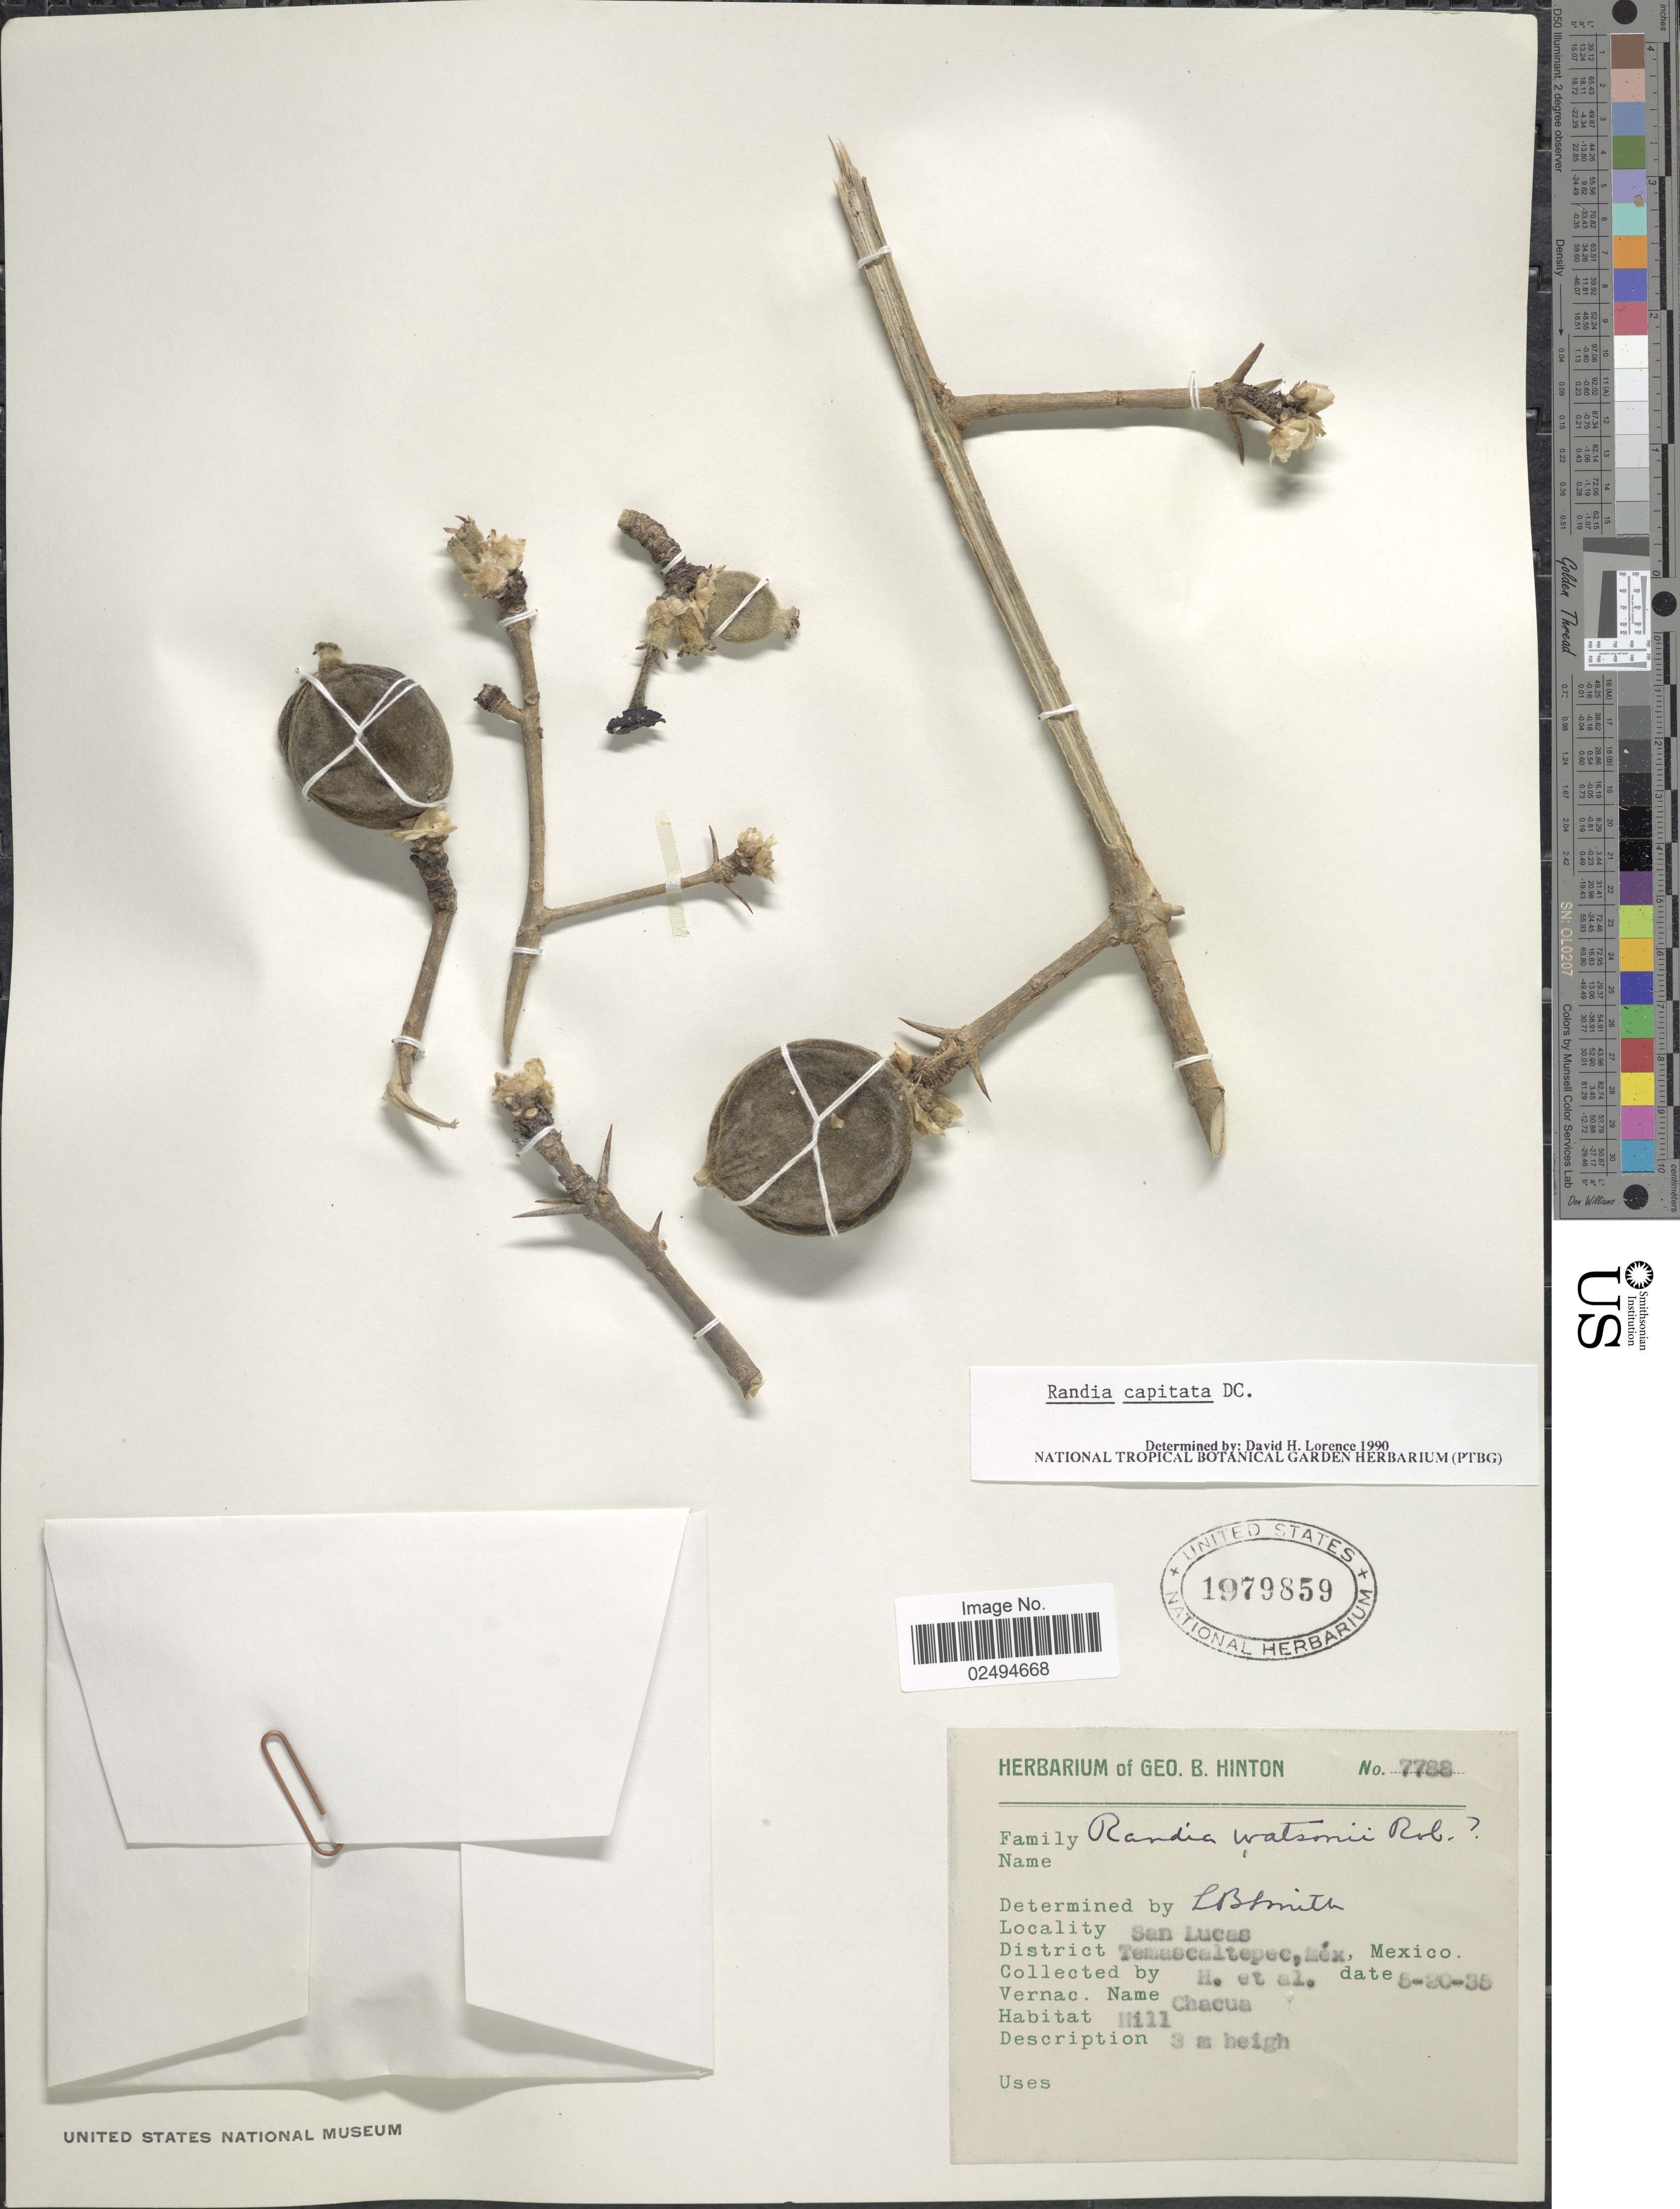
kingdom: Plantae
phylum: Tracheophyta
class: Magnoliopsida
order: Gentianales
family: Rubiaceae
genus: Randia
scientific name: Randia capitata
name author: DC.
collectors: G. B. Hinton & et al.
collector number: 7788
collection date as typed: Transcribed d/m/y: 20/5/35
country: Mexico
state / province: México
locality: San Lucas, District Temascaltepec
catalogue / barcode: US 1979859